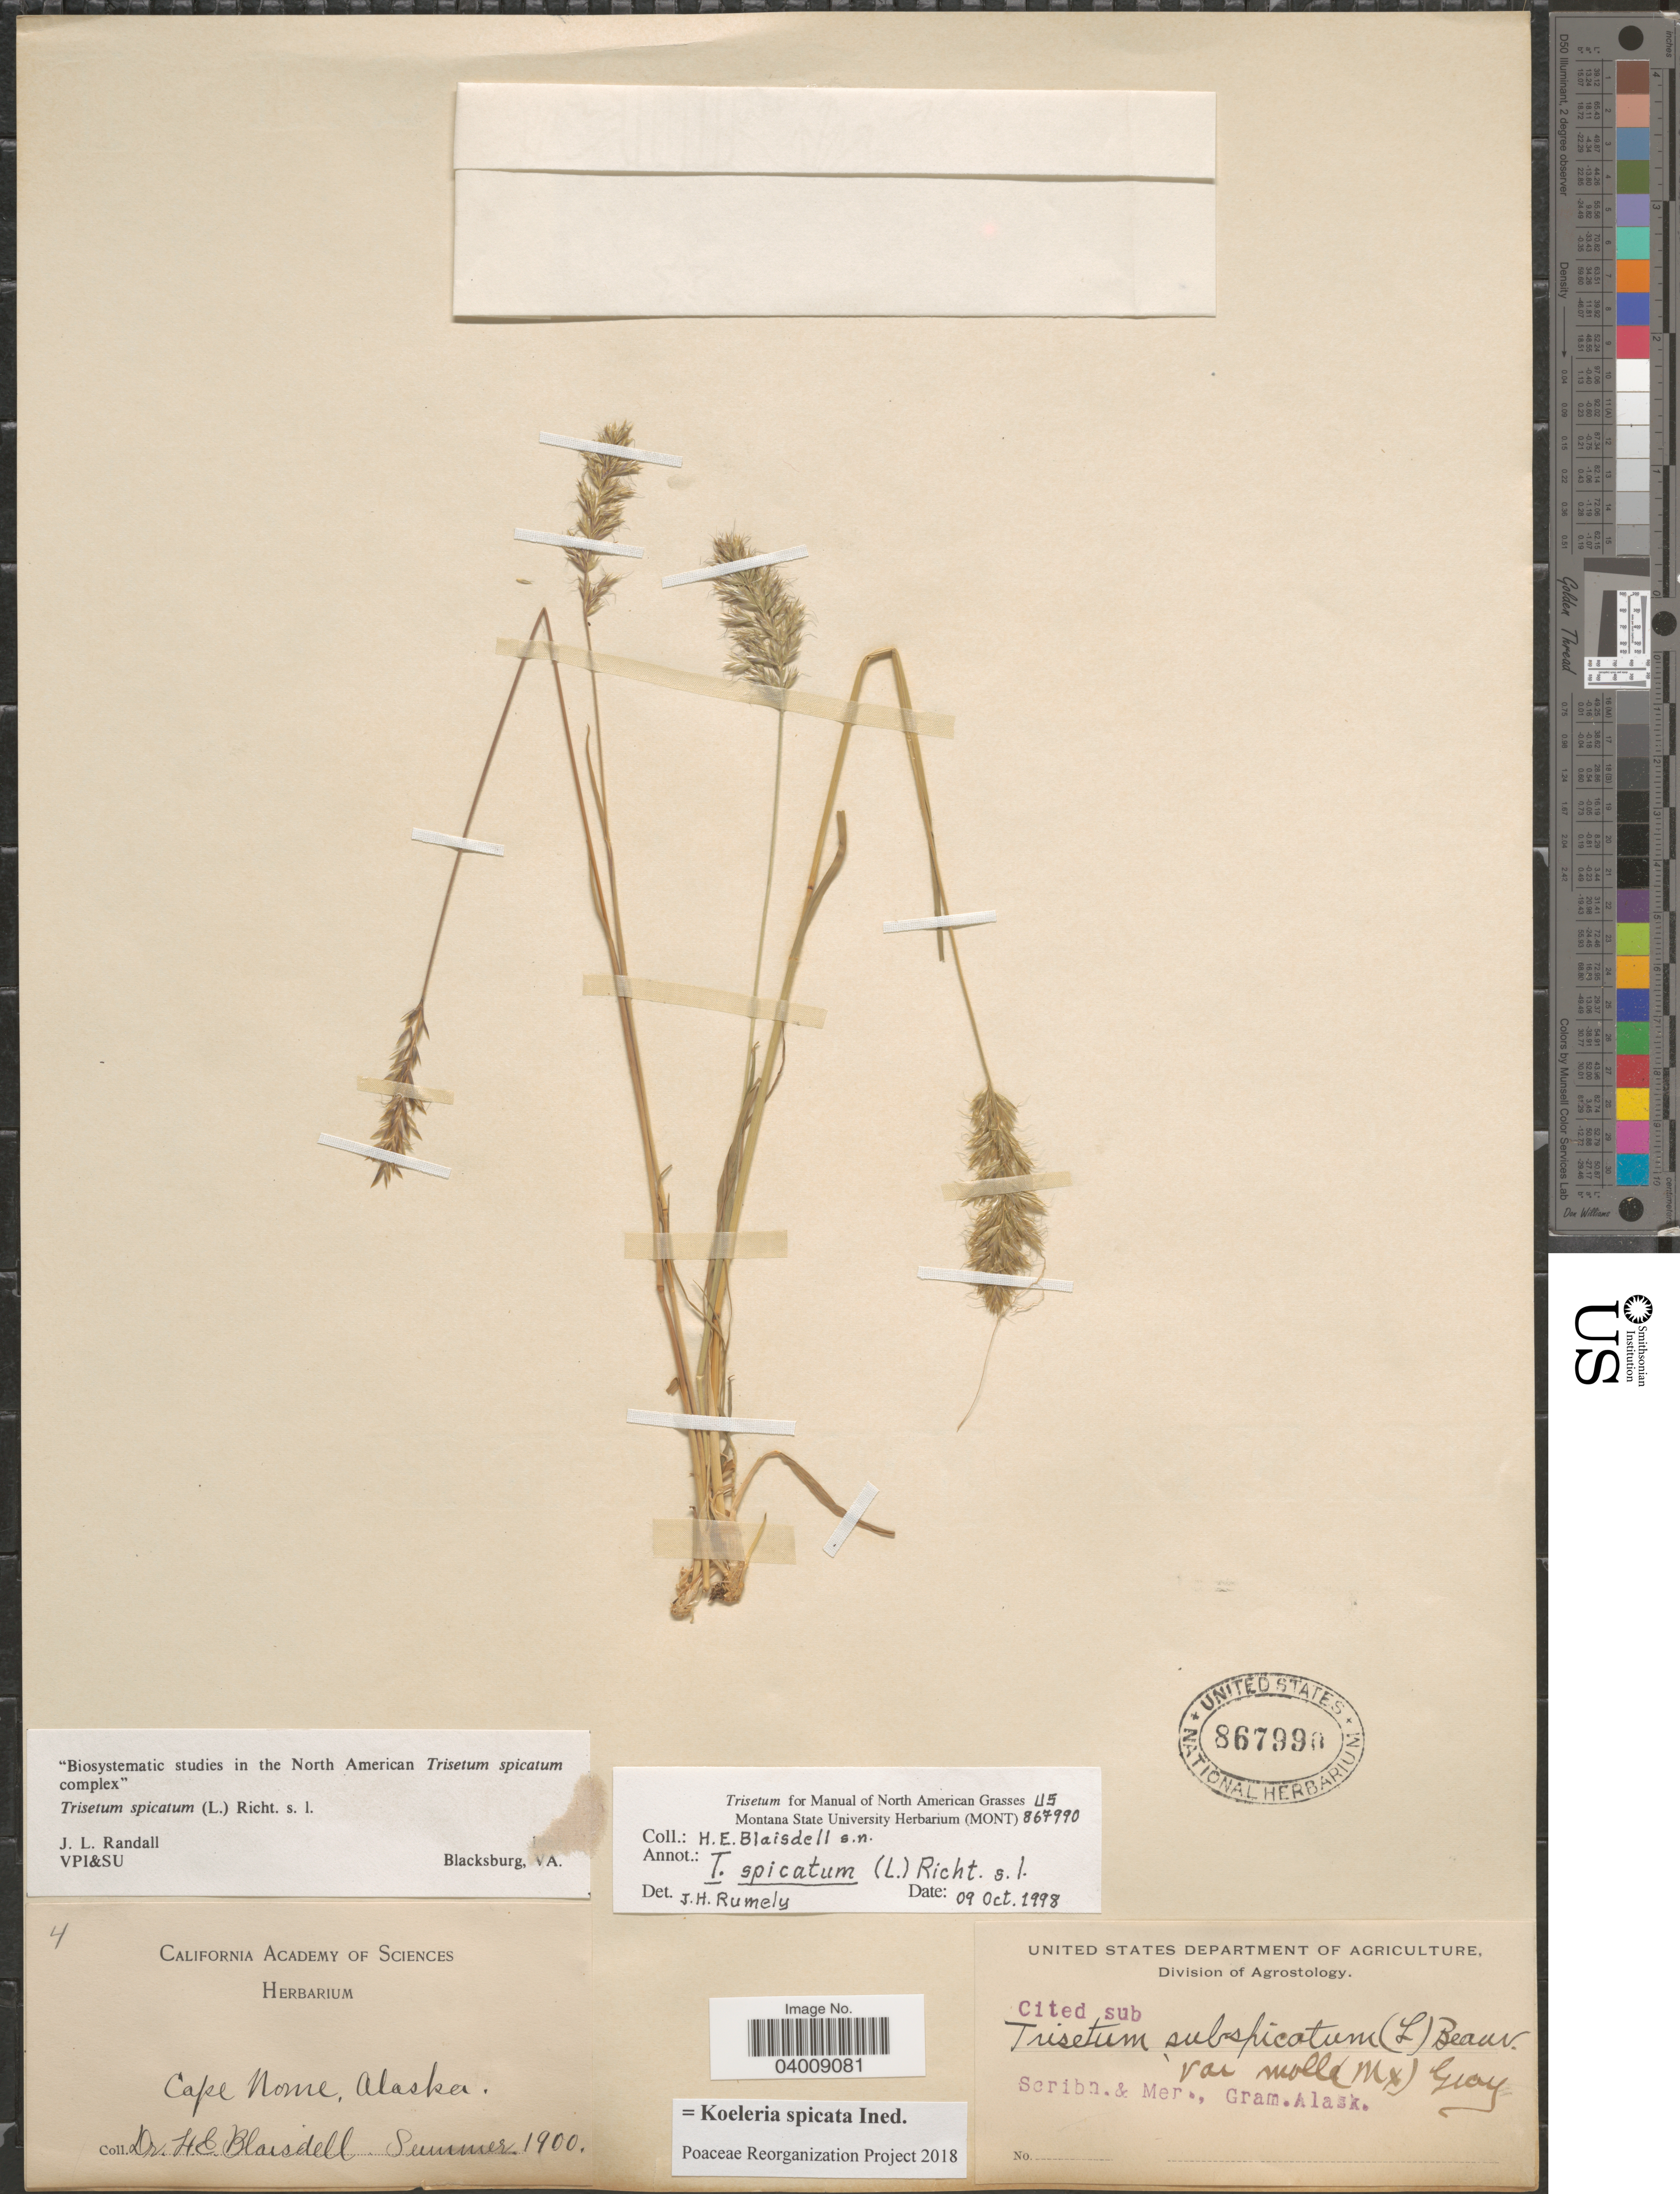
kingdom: Plantae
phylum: Tracheophyta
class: Liliopsida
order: Poales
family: Poaceae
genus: Koeleria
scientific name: Koeleria spicata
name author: (L.) Barberá et al.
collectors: H. Blaisdell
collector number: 4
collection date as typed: Summer 1900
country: United States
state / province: Alaska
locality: Cape Nome.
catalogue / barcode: US 867990